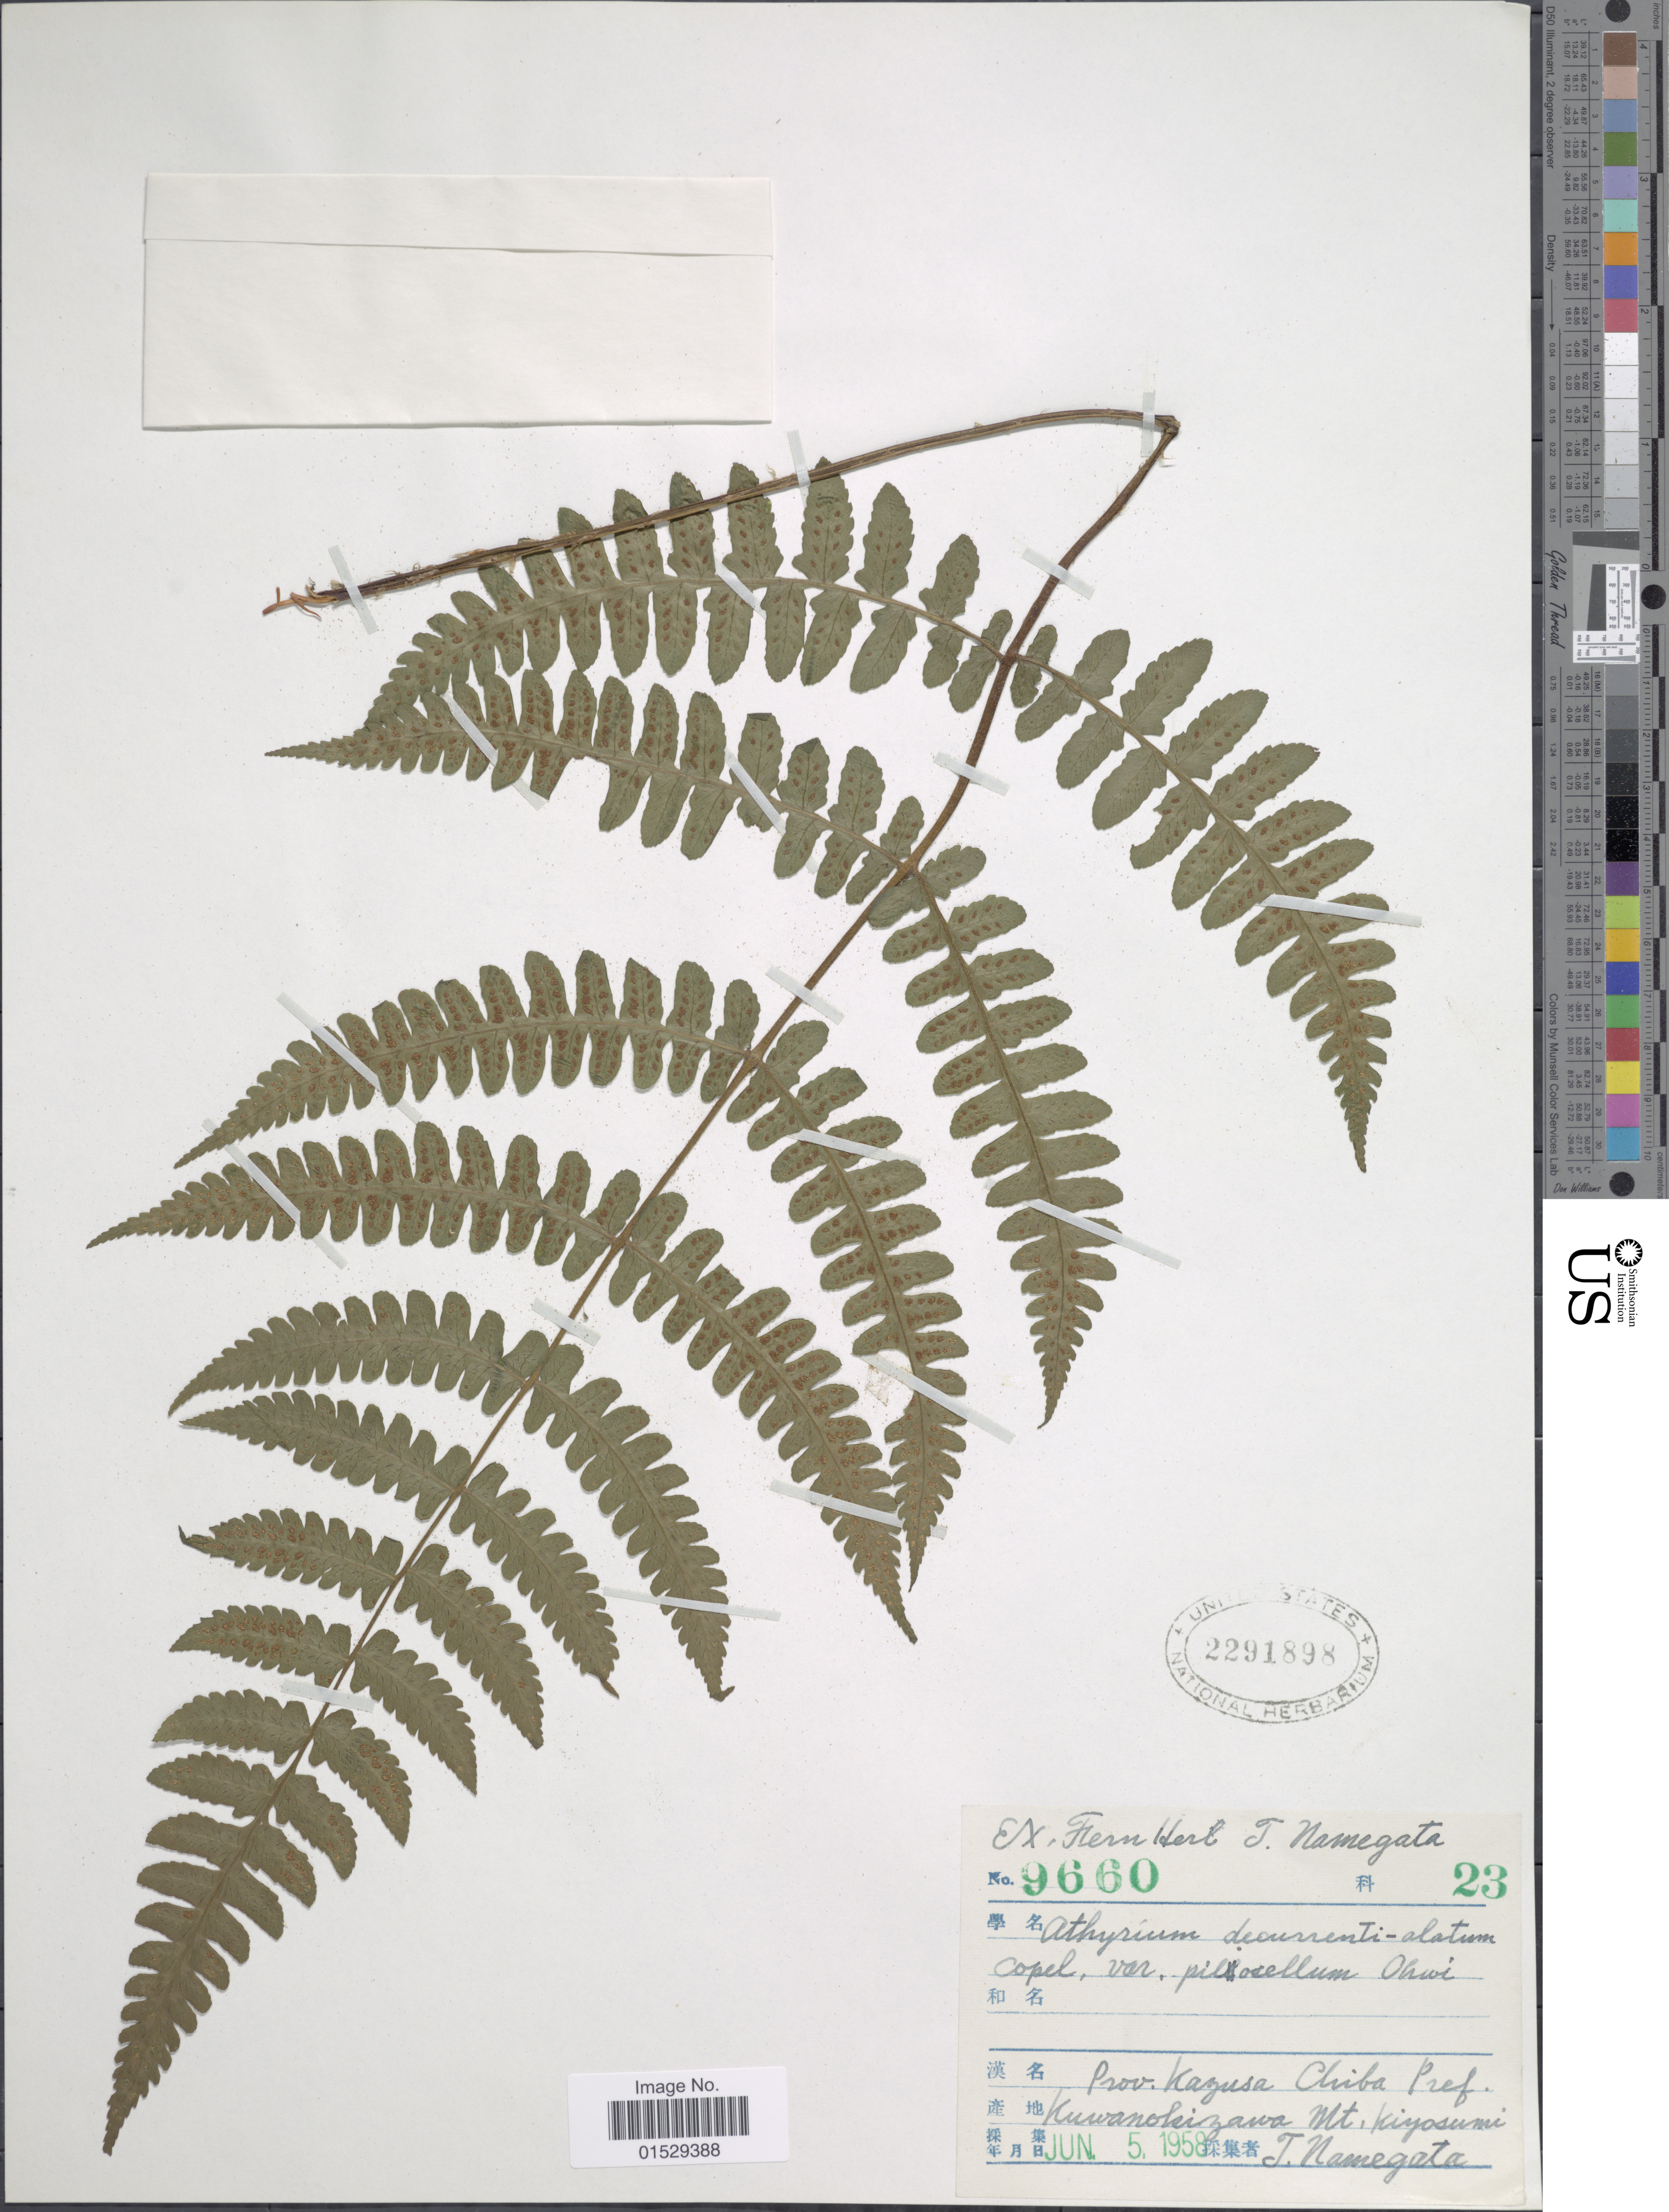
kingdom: Plantae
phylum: Tracheophyta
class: Polypodiopsida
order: Polypodiales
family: Athyriaceae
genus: Cornopteris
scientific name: Cornopteris decurrentialata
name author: (Hook.) Nakai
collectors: T. Namegata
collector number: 9660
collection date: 1958-06-05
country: Japan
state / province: Tiba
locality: Prov. Kazusa, Chiba Pref., Kuwanokizawa, Mt. Kiyosumi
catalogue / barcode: US 2291898